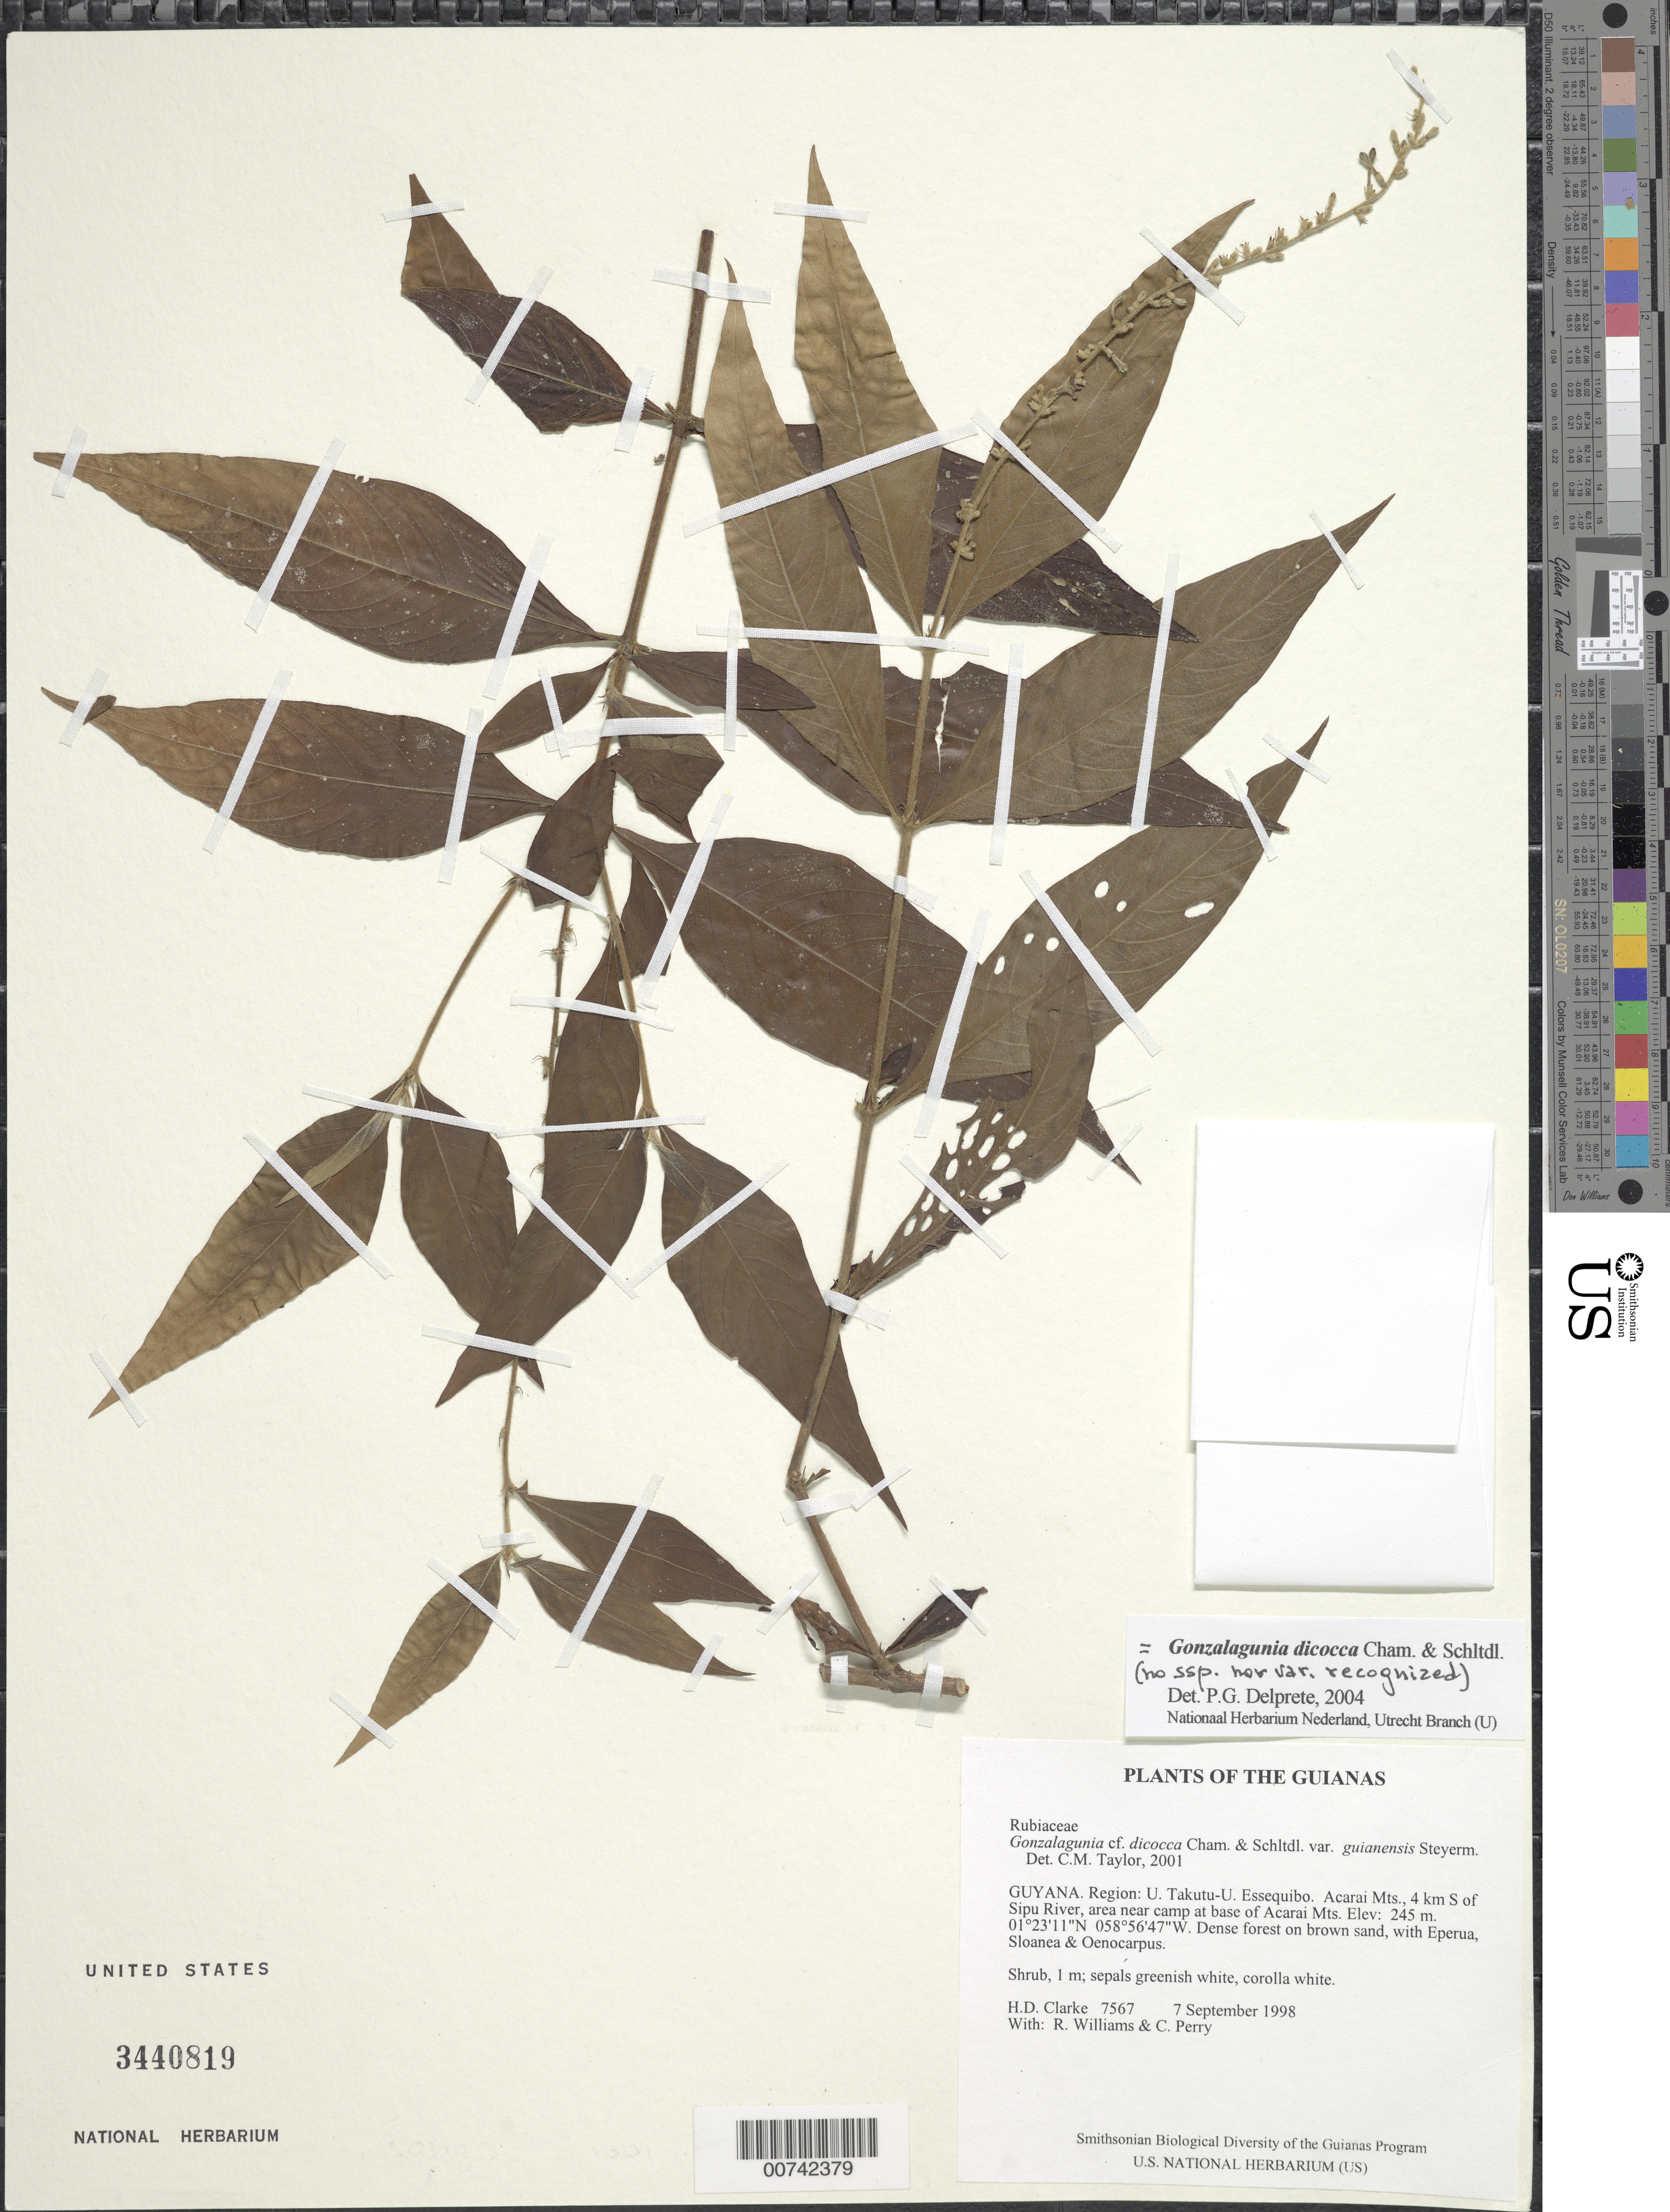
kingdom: Plantae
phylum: Tracheophyta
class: Magnoliopsida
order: Gentianales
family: Rubiaceae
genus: Gonzalagunia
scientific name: Gonzalagunia dicocca var. guianensis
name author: Steyerm.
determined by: Delprete, P. G., Herb. de Guyane Cay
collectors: H. D. Clarke, R. Williams & C. Perry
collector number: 7567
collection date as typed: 7 September 1998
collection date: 1998-09-07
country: Guyana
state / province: U. Takutu-U. Essequibo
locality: Acarai Mts., 4 km S of Sipu River, area near camp at base of Acarai Mts.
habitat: Dense forest on brown sand, with Eperua, Sloanea & Oenocarpus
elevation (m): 245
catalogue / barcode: US 3440819